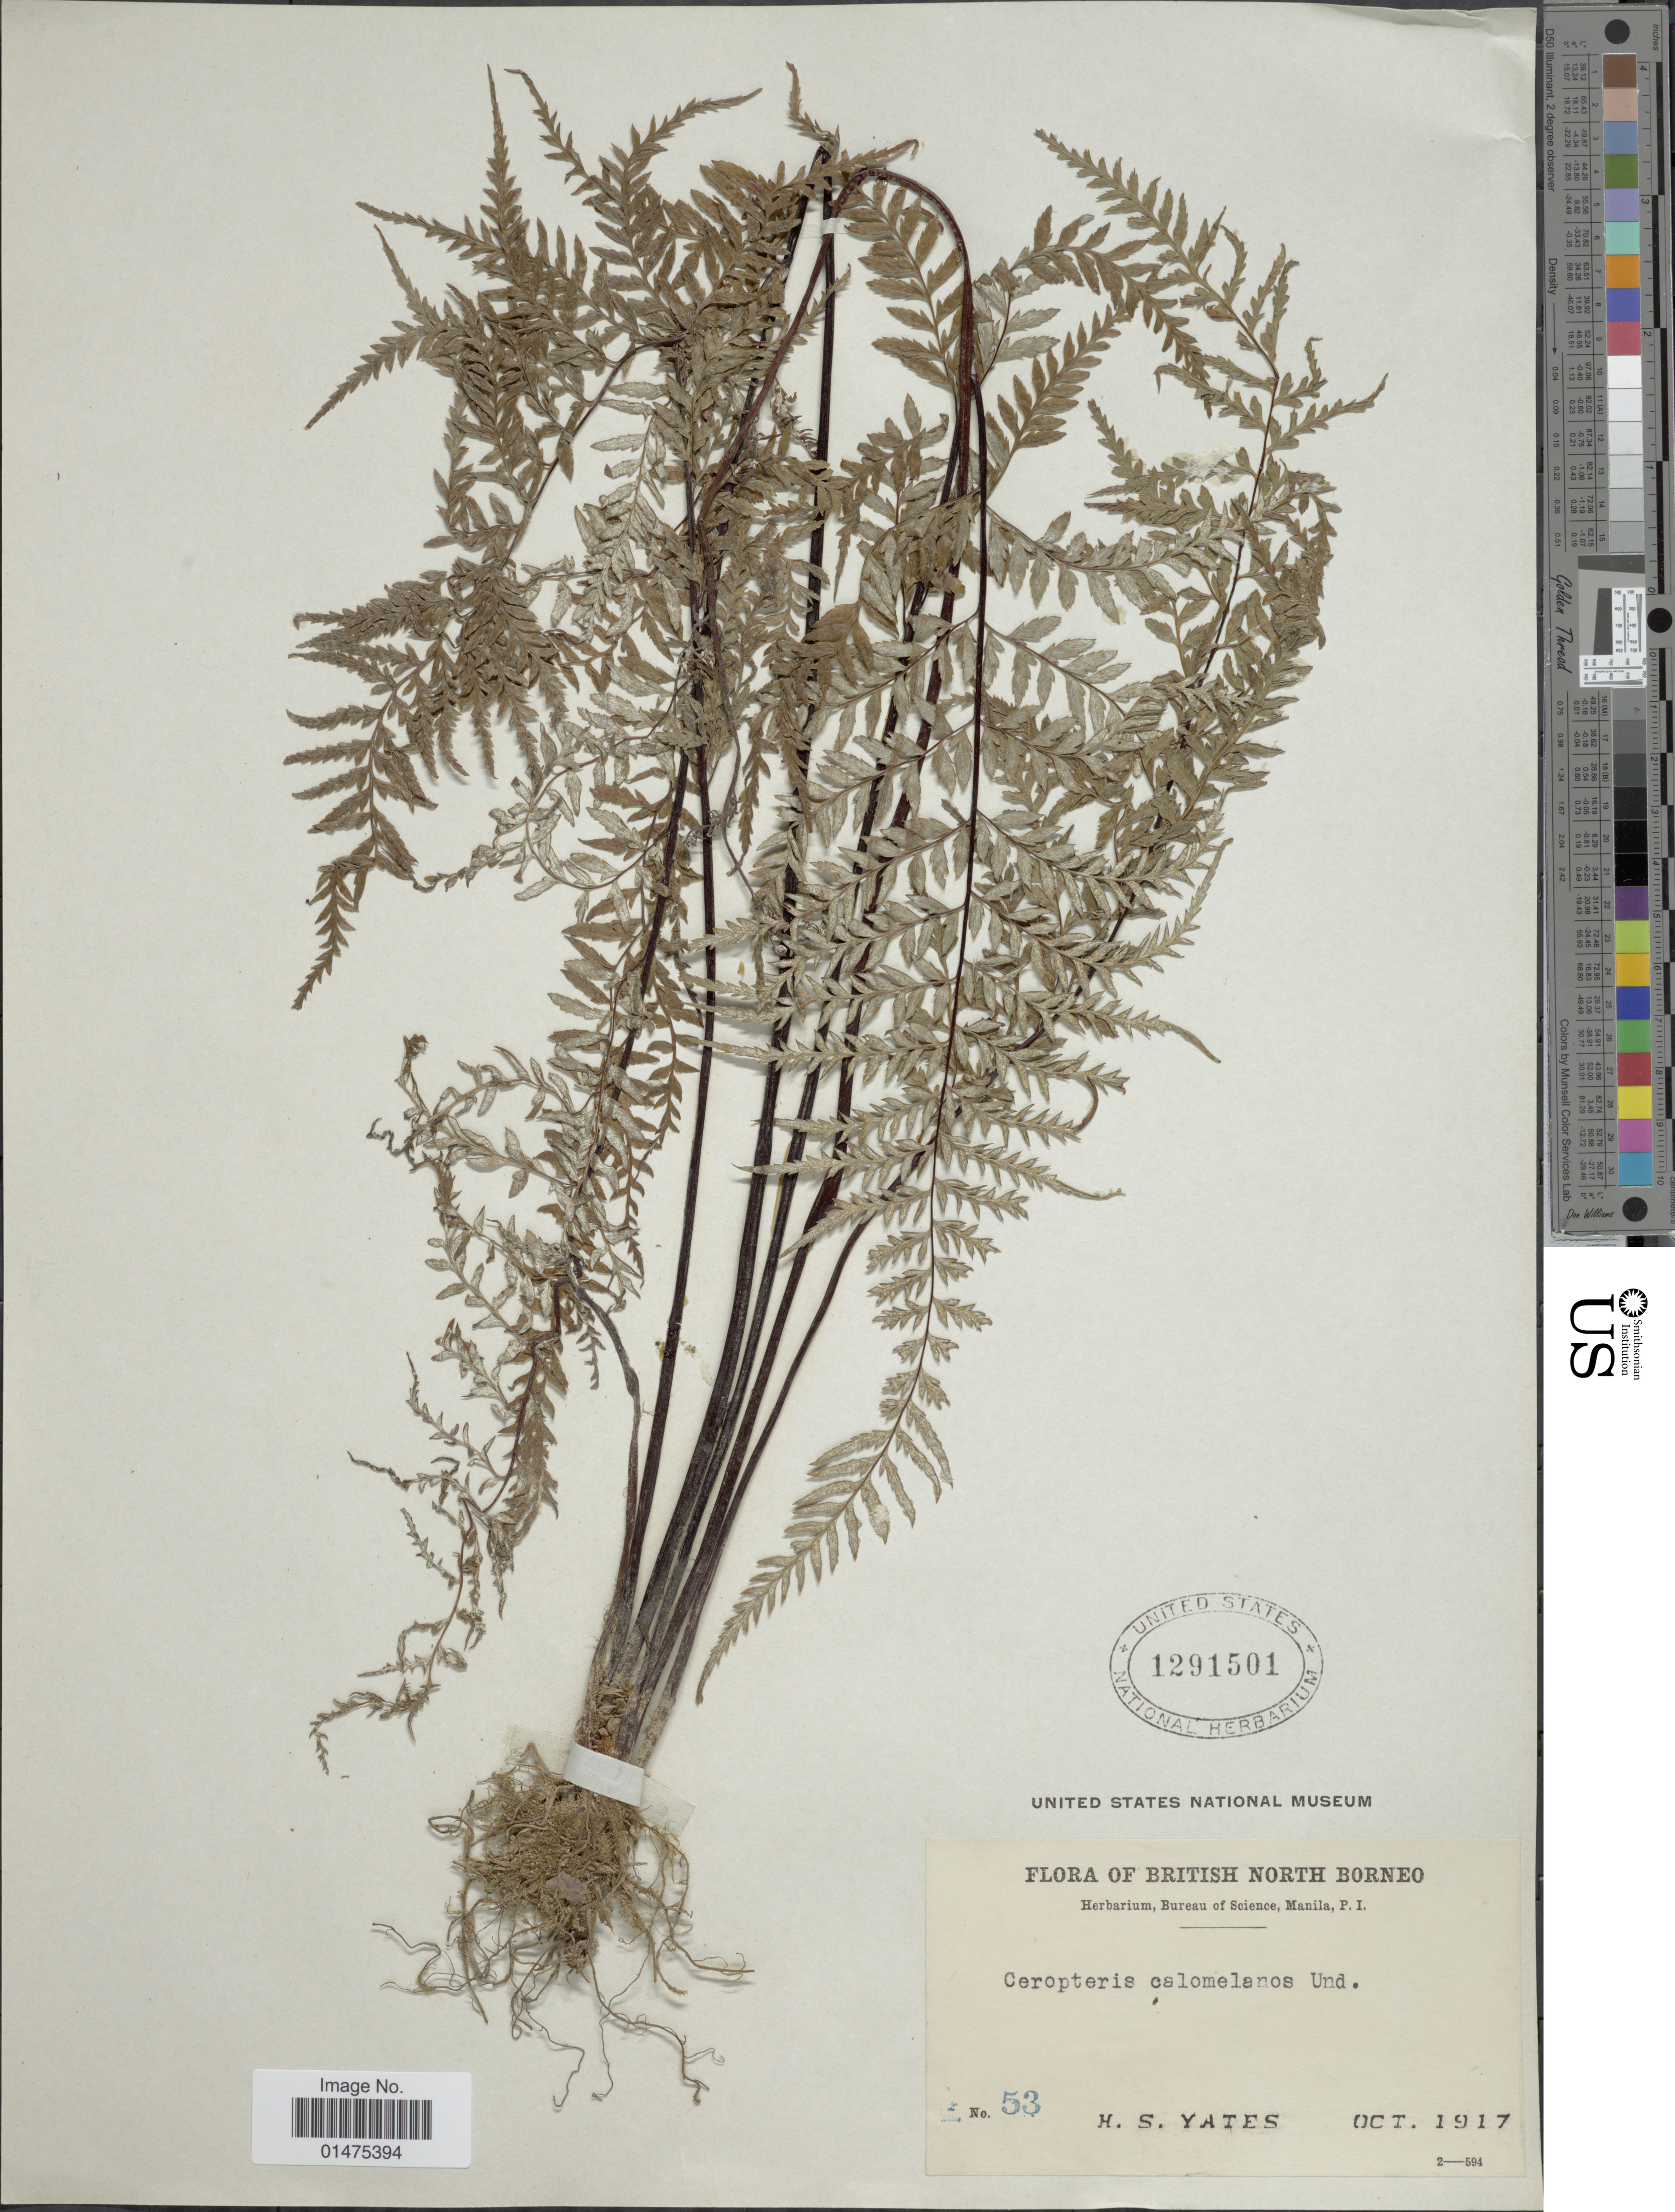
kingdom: Plantae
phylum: Tracheophyta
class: Polypodiopsida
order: Polypodiales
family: Pteridaceae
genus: Pityrogramma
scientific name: Pityrogramma calomelanos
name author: (L.) Link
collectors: H. S. Yates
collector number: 53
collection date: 1917-10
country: Malaysia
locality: British North Borneo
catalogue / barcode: US 1291501